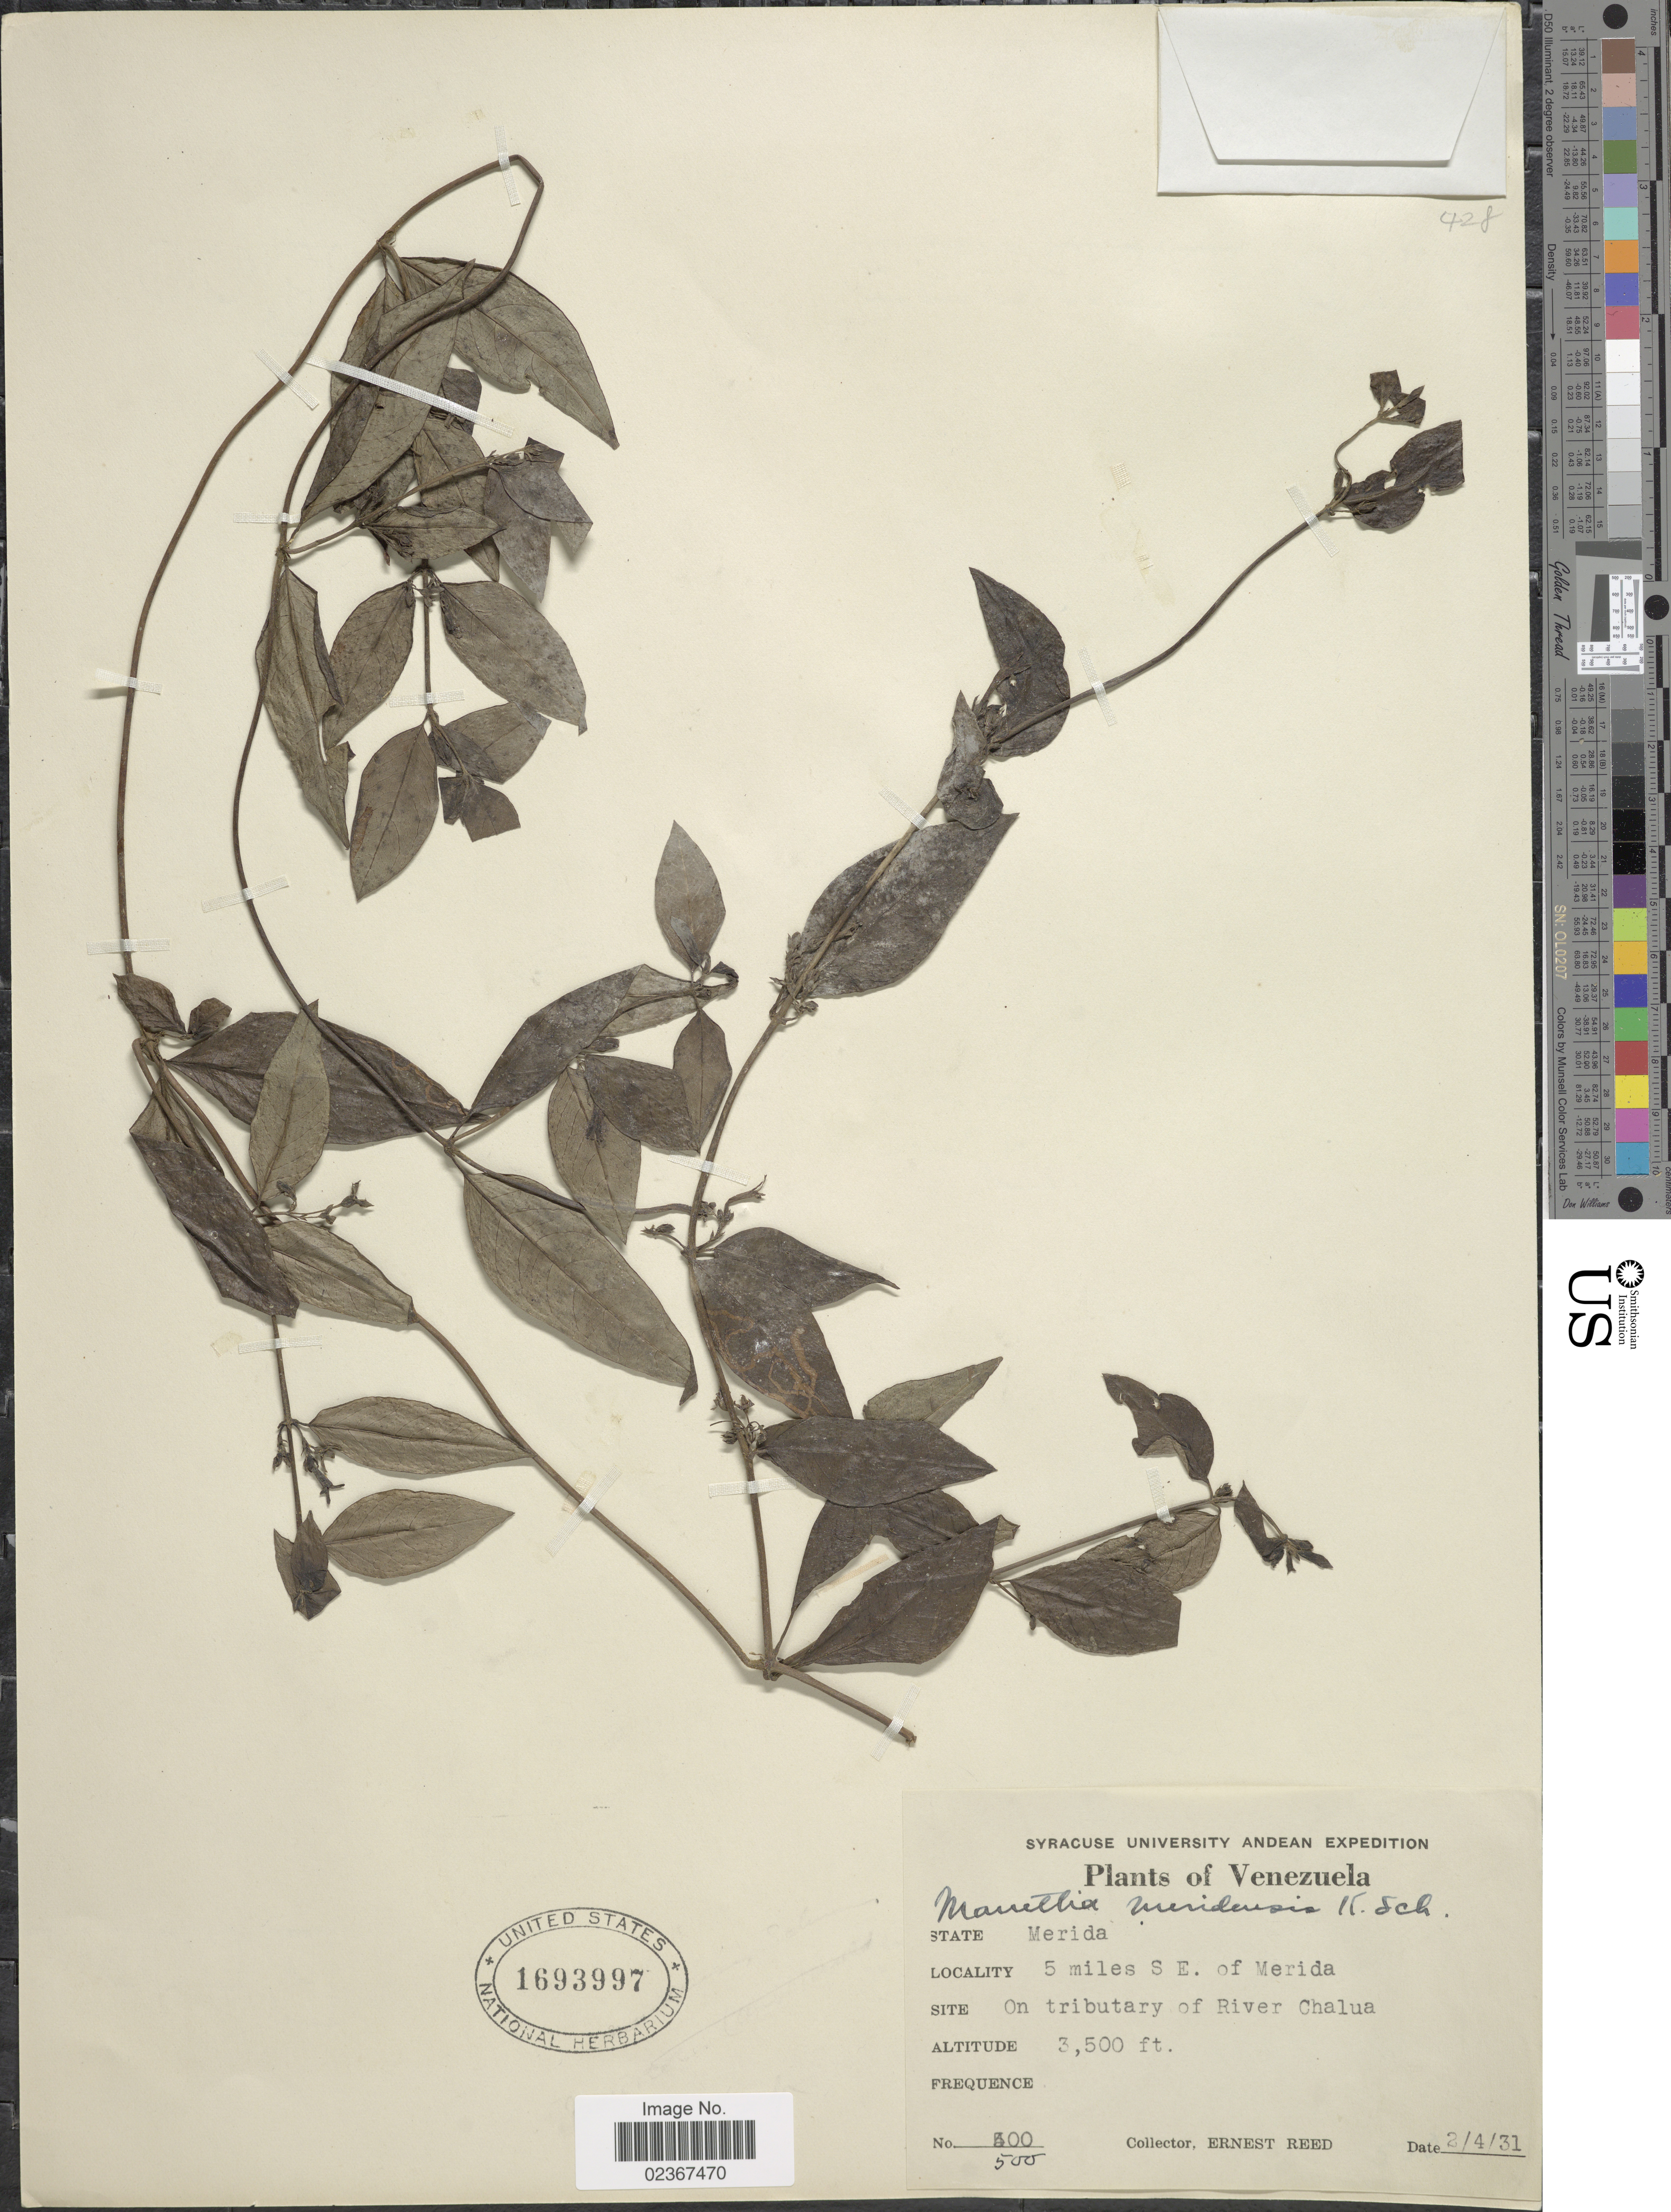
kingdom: Plantae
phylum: Tracheophyta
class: Magnoliopsida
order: Gentianales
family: Rubiaceae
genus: Manettia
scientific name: Manettia meridensis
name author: K. Schum.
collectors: E. Reed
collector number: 500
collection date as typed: Transcribed d/m/y: 2/4/31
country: Venezuela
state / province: Mérida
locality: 5 miles S E. of Merida. Site On tributary of River Chalua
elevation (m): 1067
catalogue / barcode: US 1693997